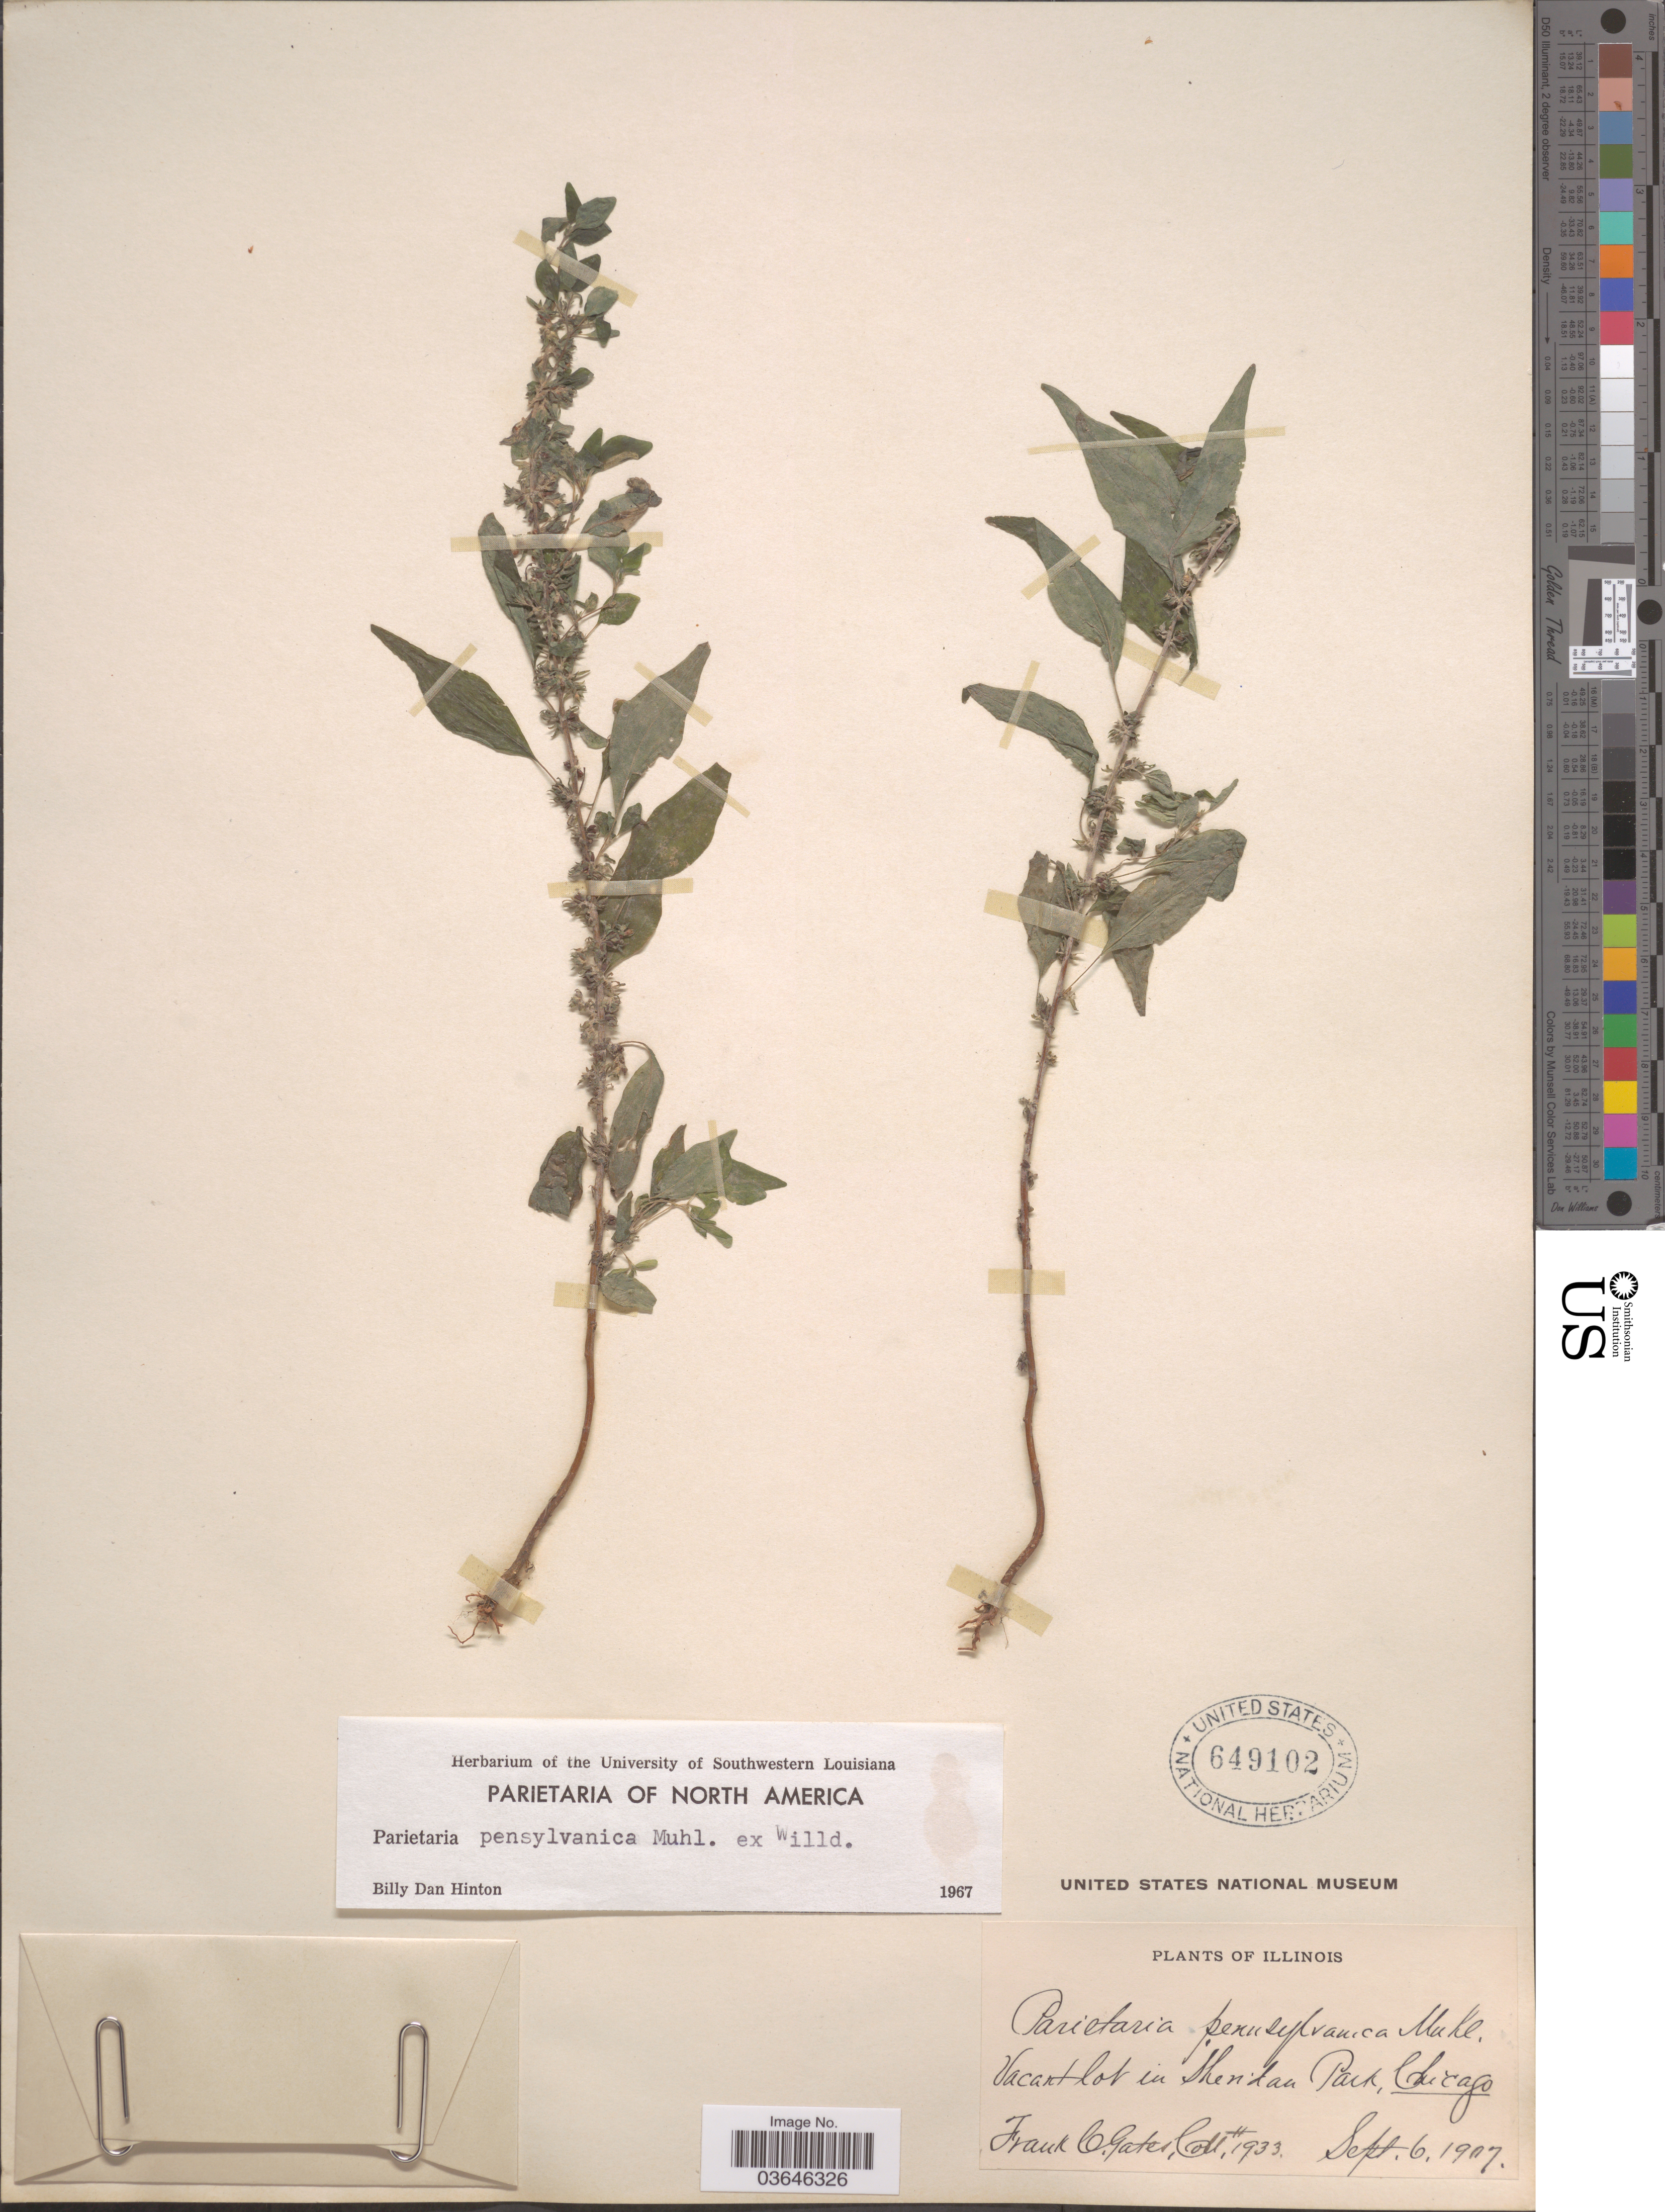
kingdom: Plantae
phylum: Tracheophyta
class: Magnoliopsida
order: Rosales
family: Urticaceae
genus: Parietaria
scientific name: Parietaria pensylvanica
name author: Muhl. ex Willd.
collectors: F. C. Gates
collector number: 1933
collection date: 1907-09-06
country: United States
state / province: Illinois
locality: Vacant lot in Sheridan Park, Chicago.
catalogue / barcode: US 649102